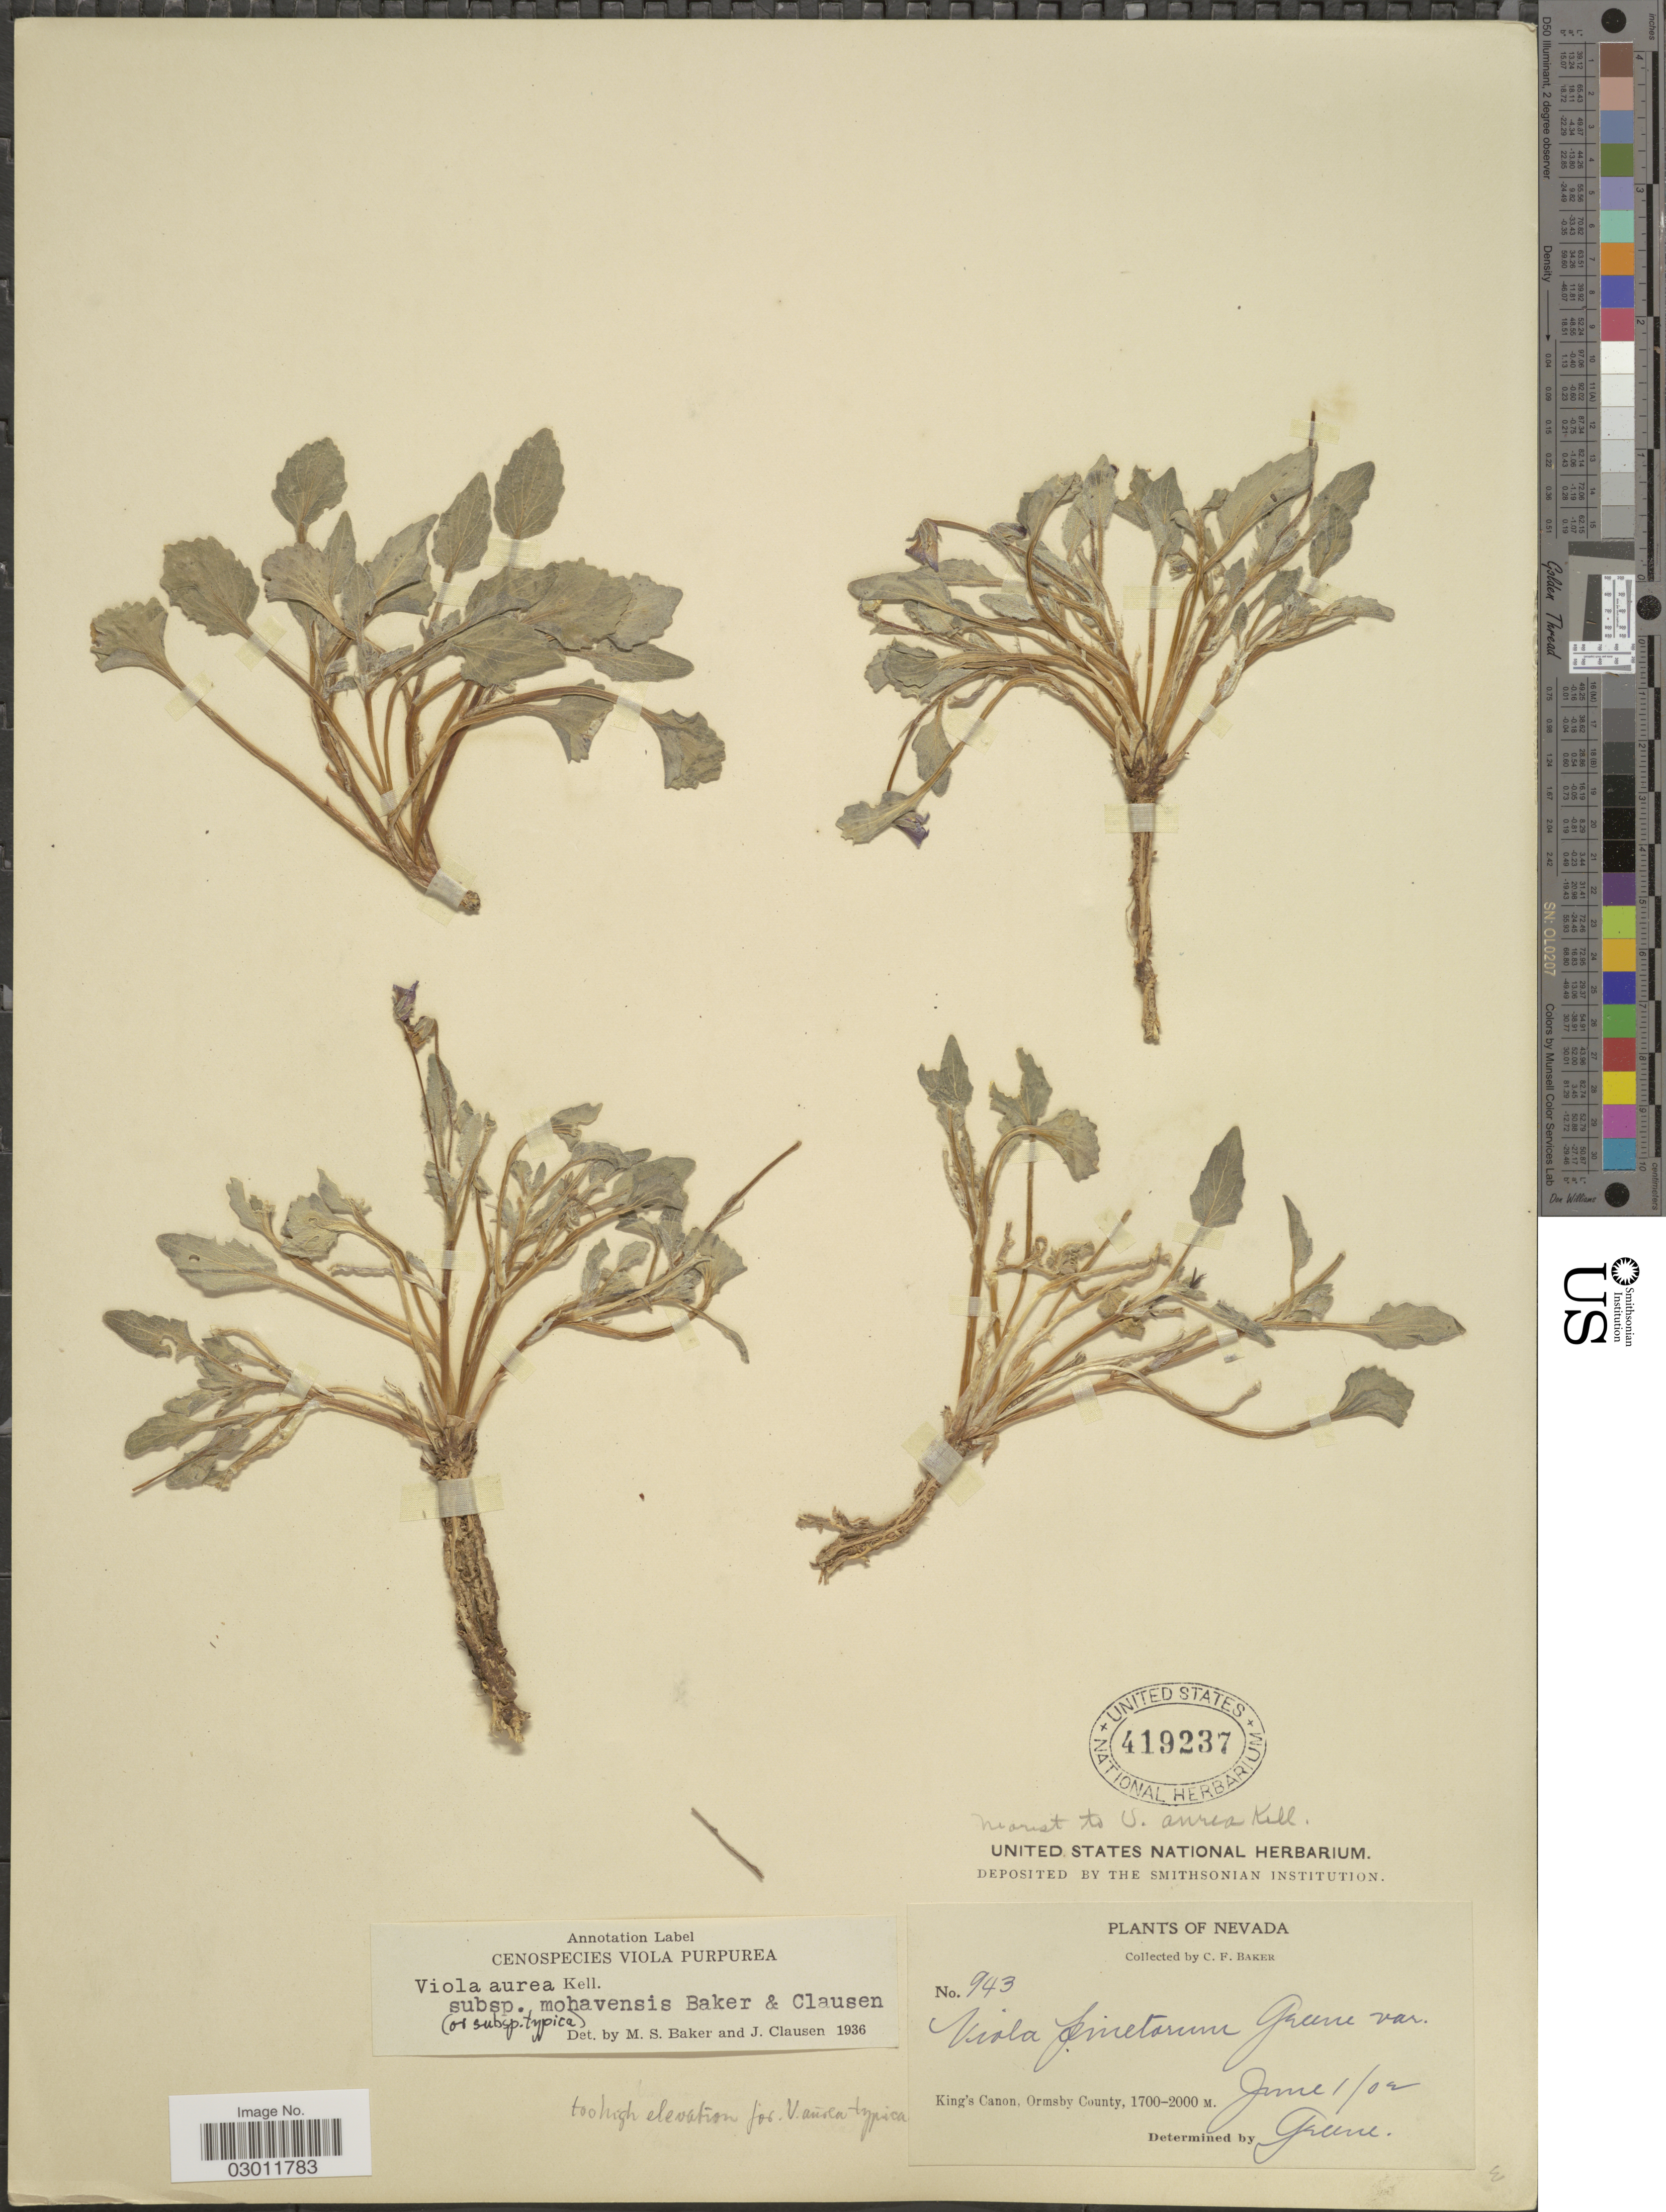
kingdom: Plantae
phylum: Tracheophyta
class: Magnoliopsida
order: Malpighiales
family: Violaceae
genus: Viola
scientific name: Viola aurea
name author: Kellogg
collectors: C. F. Baker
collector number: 943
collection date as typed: Transcribed d/m/y: 1/6/2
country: United States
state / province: Nevada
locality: King's Canon, Ormsby County.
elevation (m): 1700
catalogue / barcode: US 419237